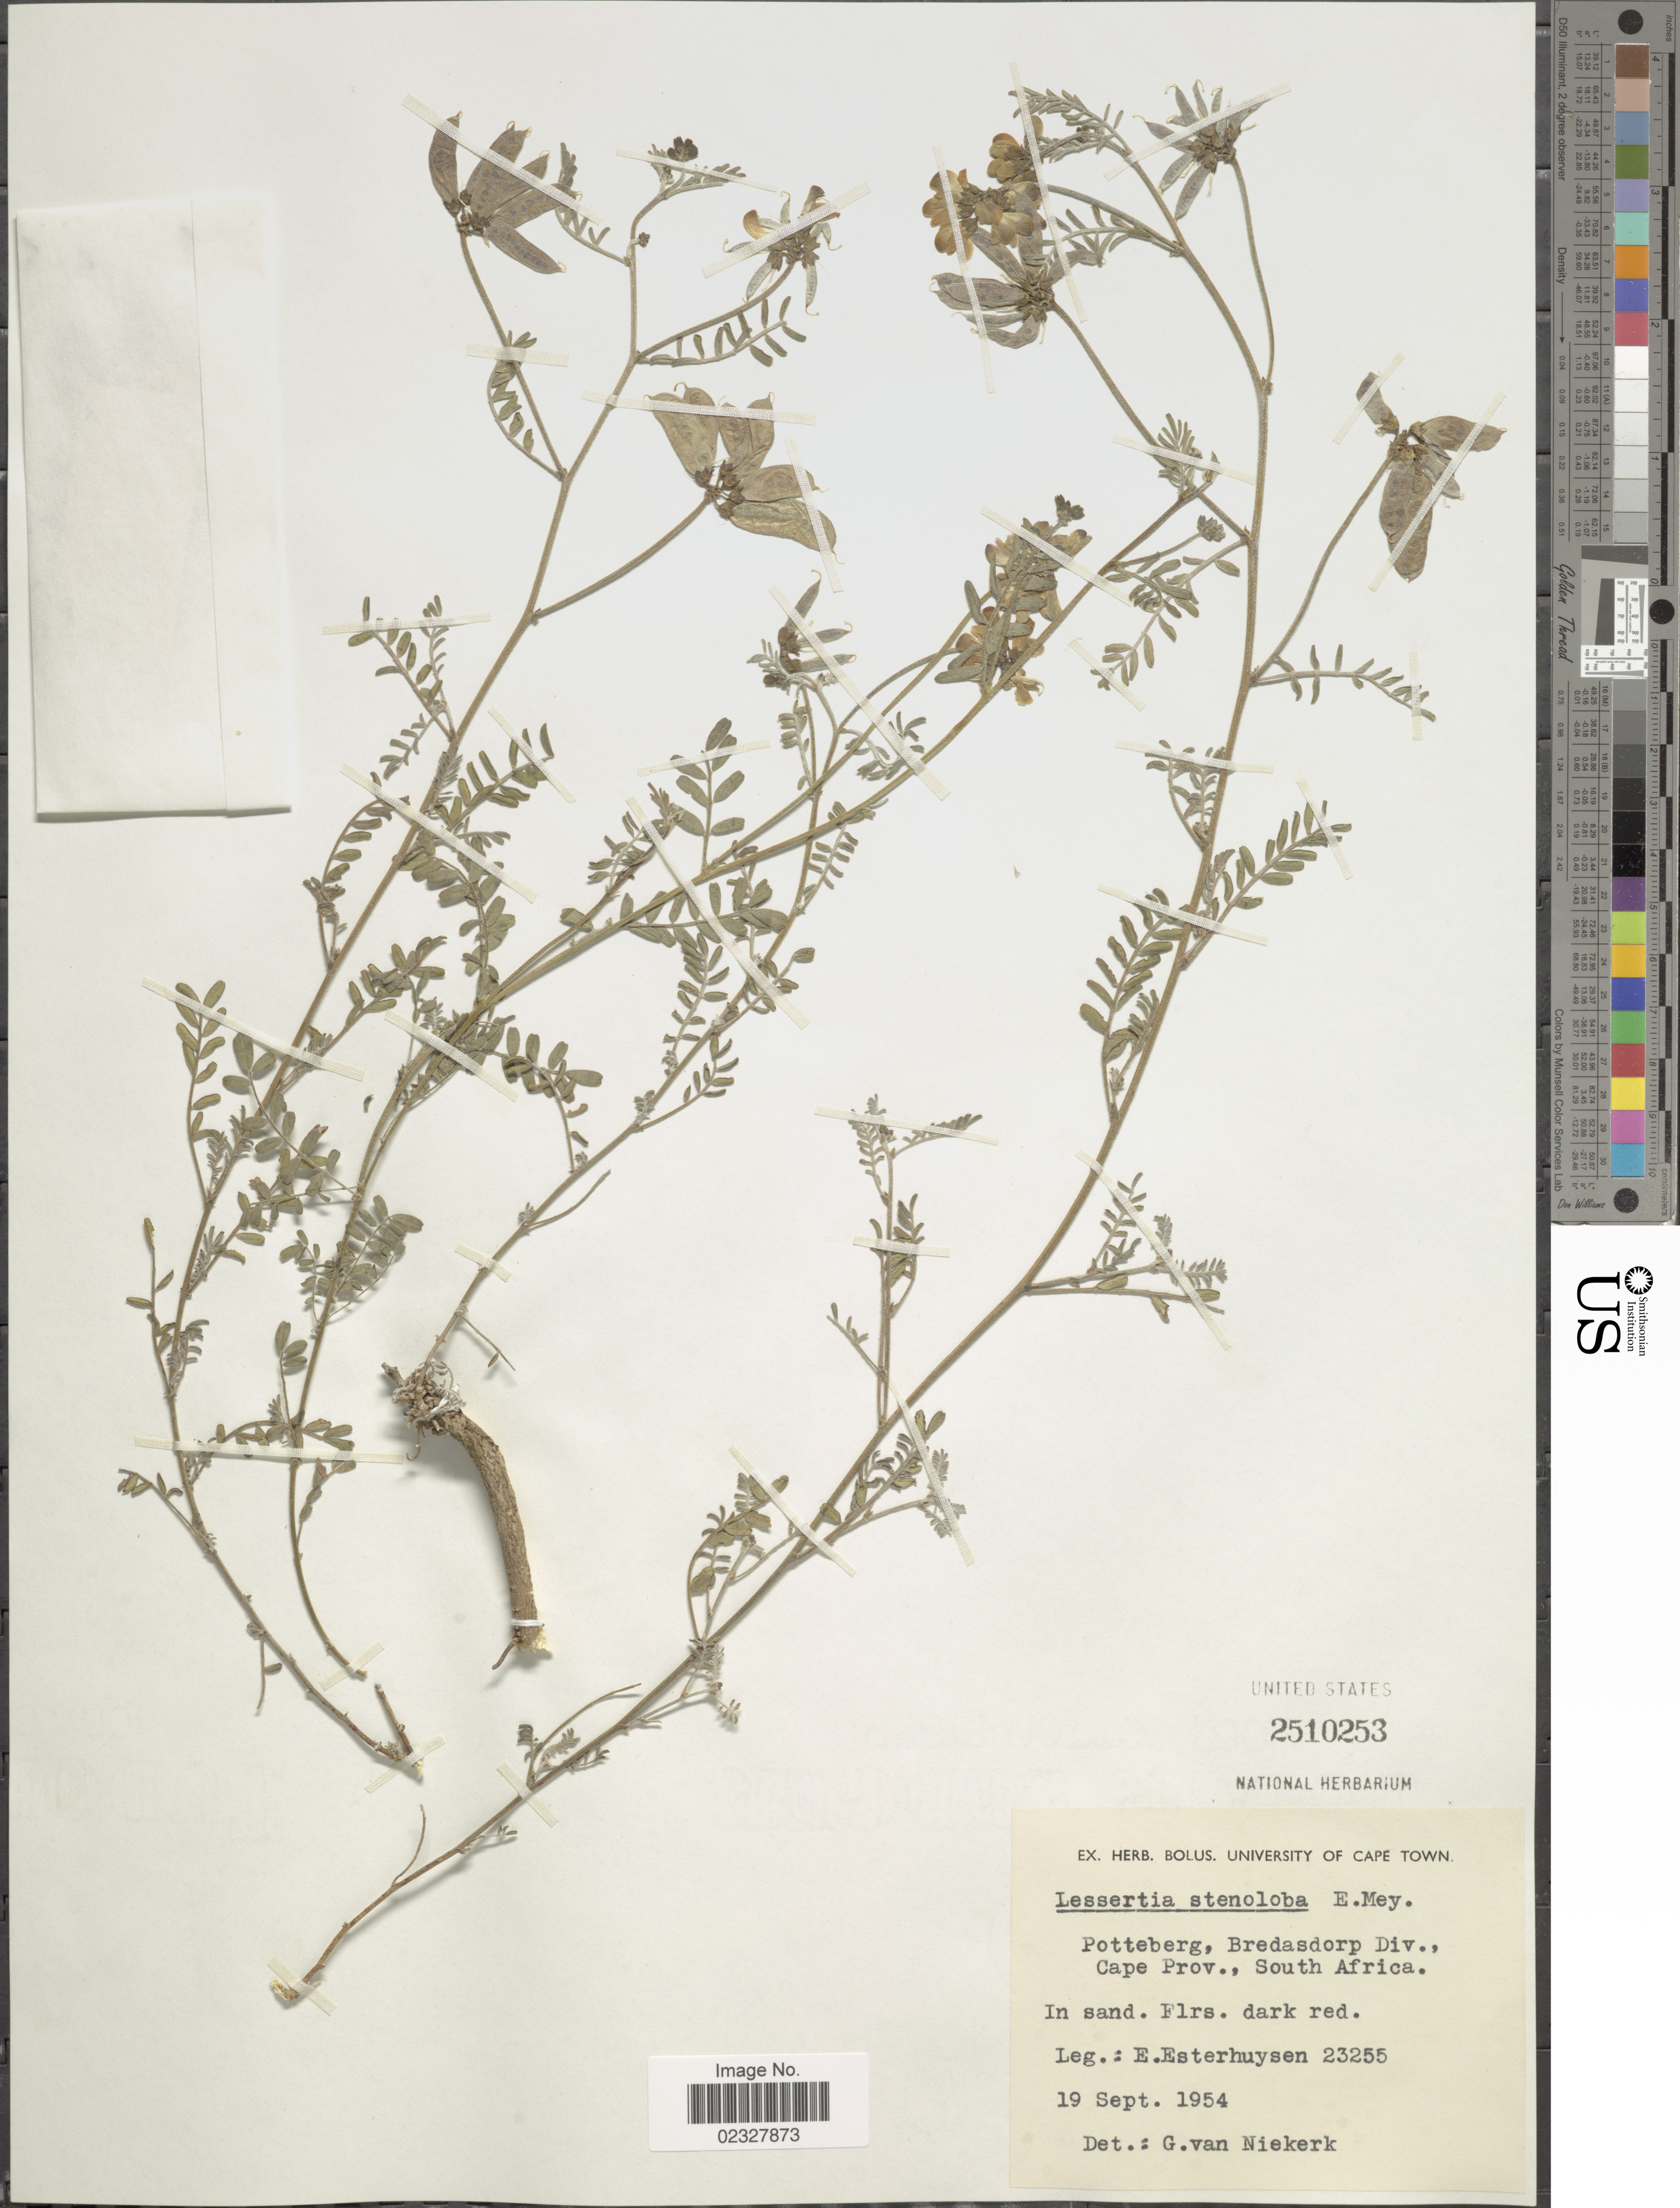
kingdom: Plantae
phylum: Tracheophyta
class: Magnoliopsida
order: Fabales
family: Fabaceae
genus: Lessertia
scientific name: Lessertia stenoloba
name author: E. Mey.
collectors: E. E. Esterhuysen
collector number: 23255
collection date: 1954-09-19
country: South Africa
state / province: Western Cape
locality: Potteberg, Bredasdorp Div.,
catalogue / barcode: US 2510253